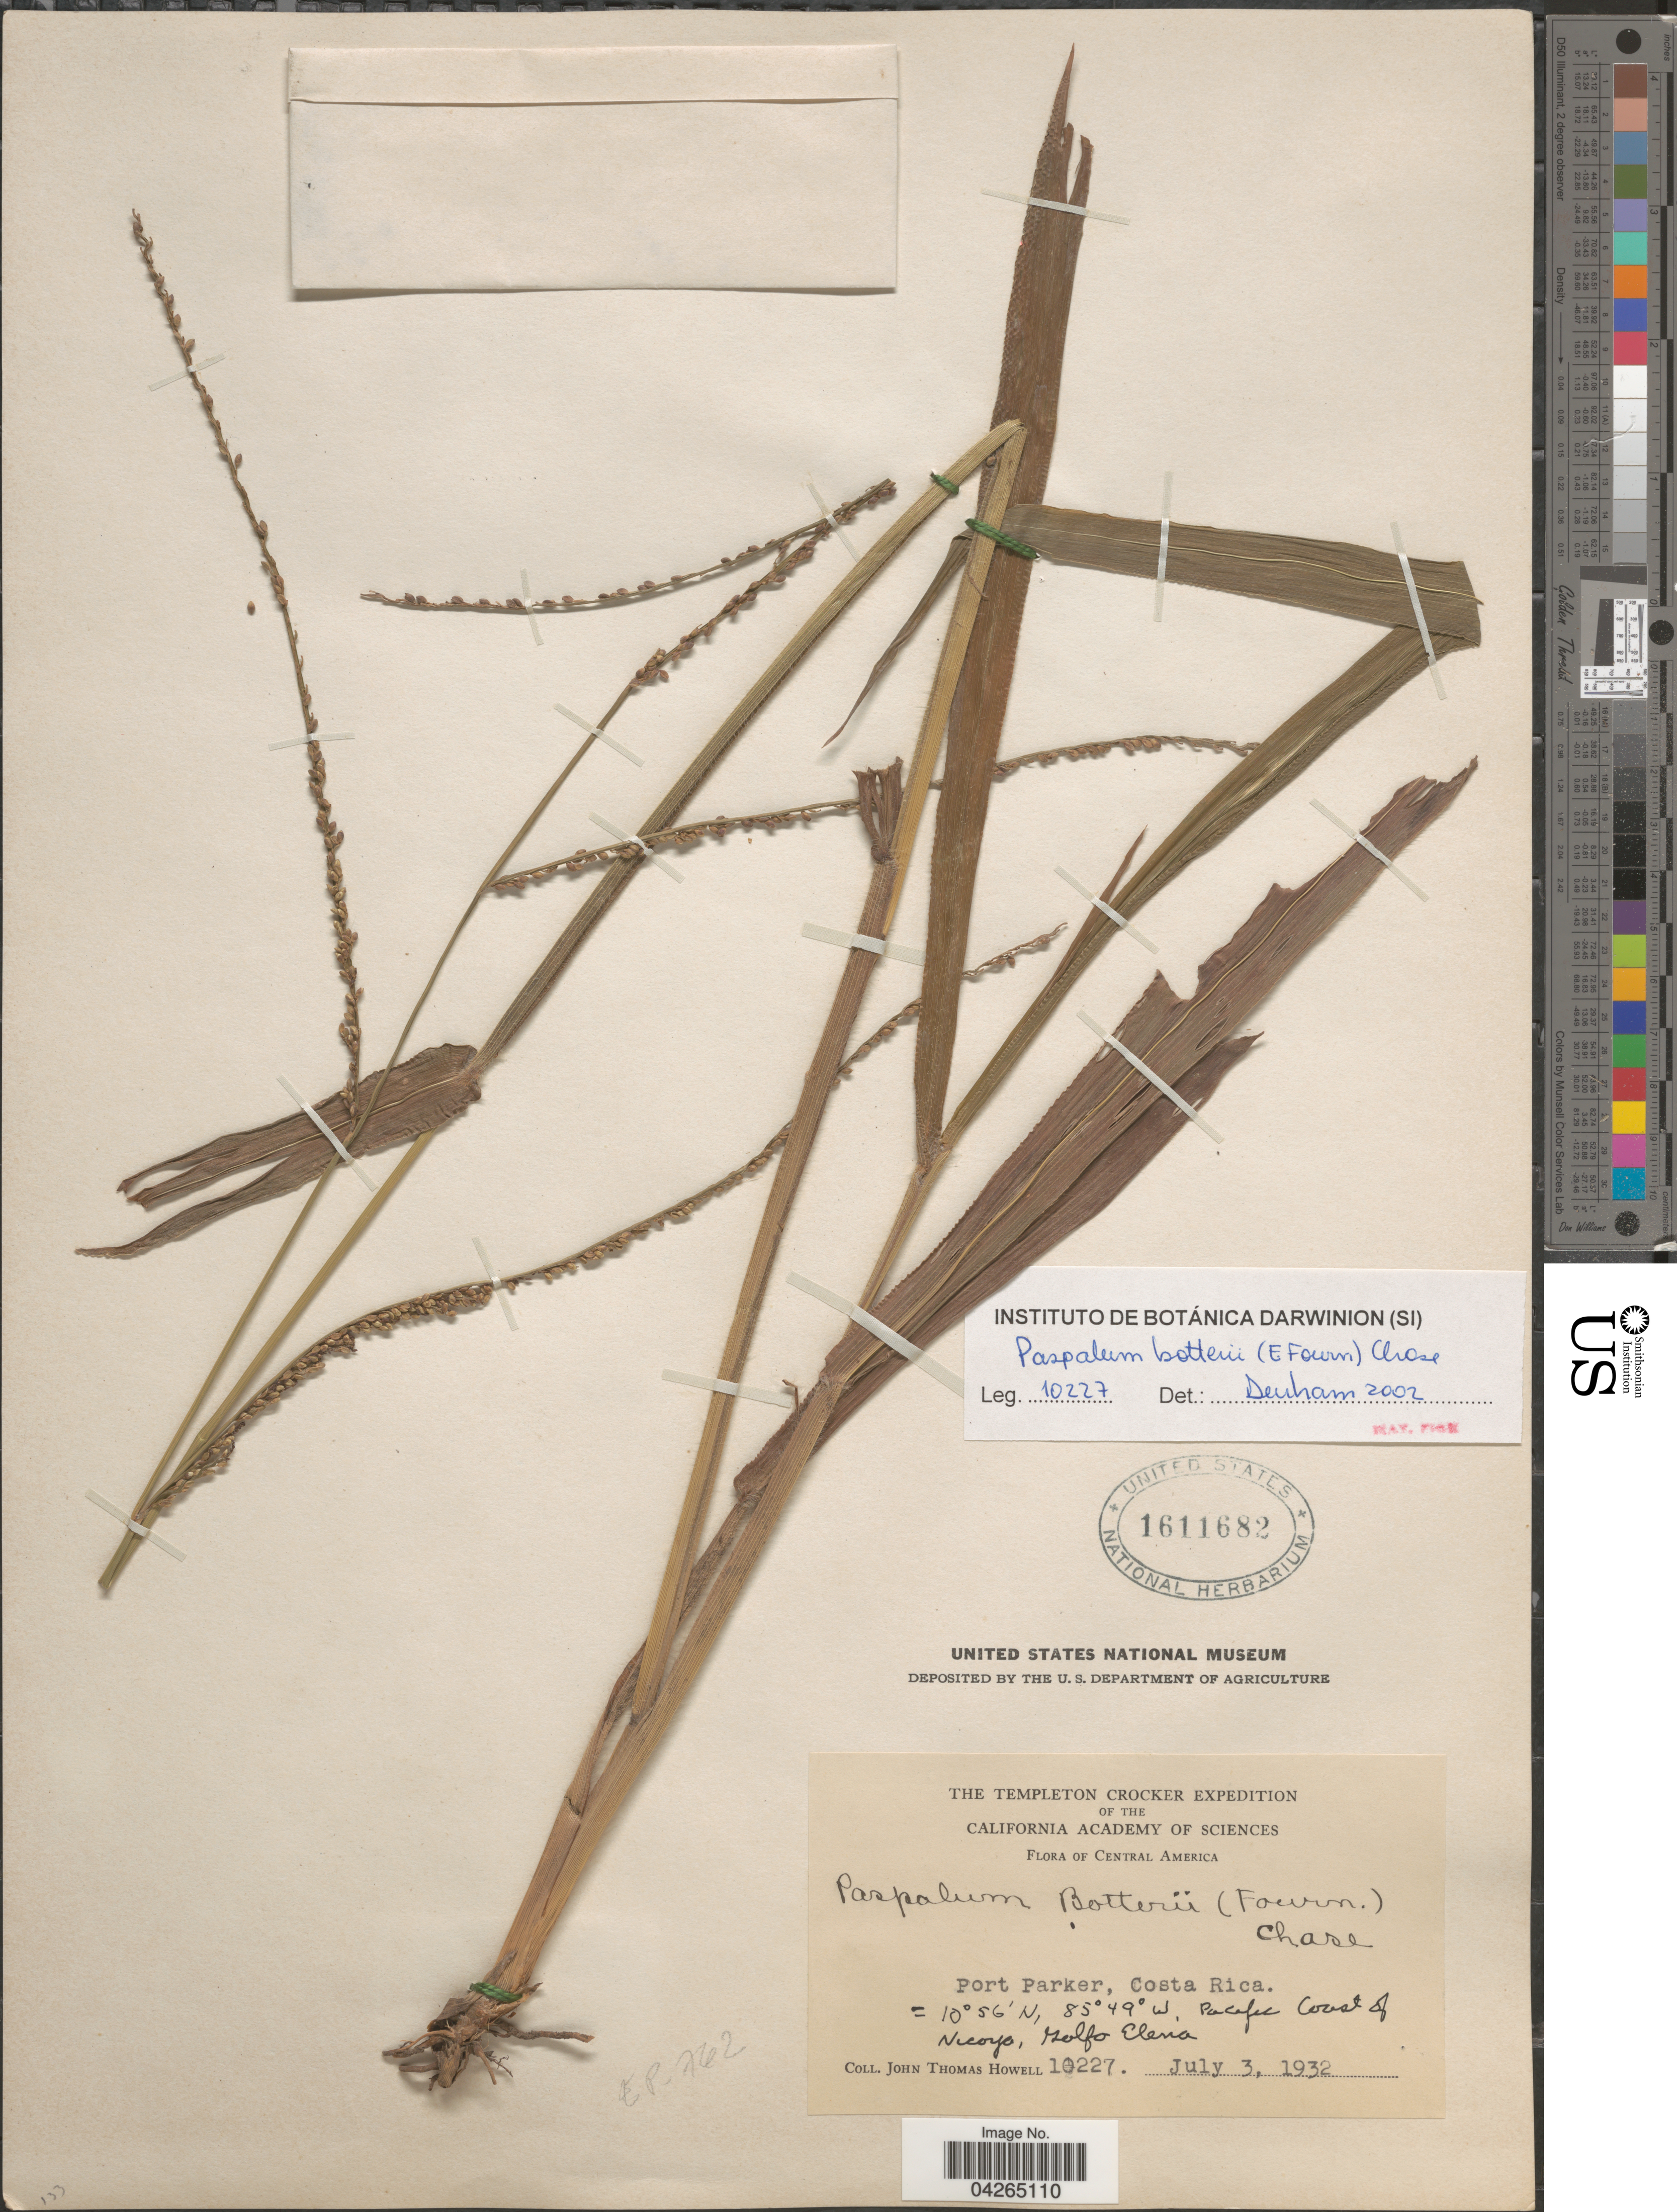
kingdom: Plantae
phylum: Tracheophyta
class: Liliopsida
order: Poales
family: Poaceae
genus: Paspalum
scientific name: Paspalum botterii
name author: (E. Fourn.) Chase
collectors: J. T. Howell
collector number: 10227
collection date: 1932-07-03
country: Costa Rica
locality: The Templeton Crocker Expedition of the California Academy of Sciences. Port Parker. Pacific Coast of Nicoyo, Golfo Elena.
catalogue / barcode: US 1611682